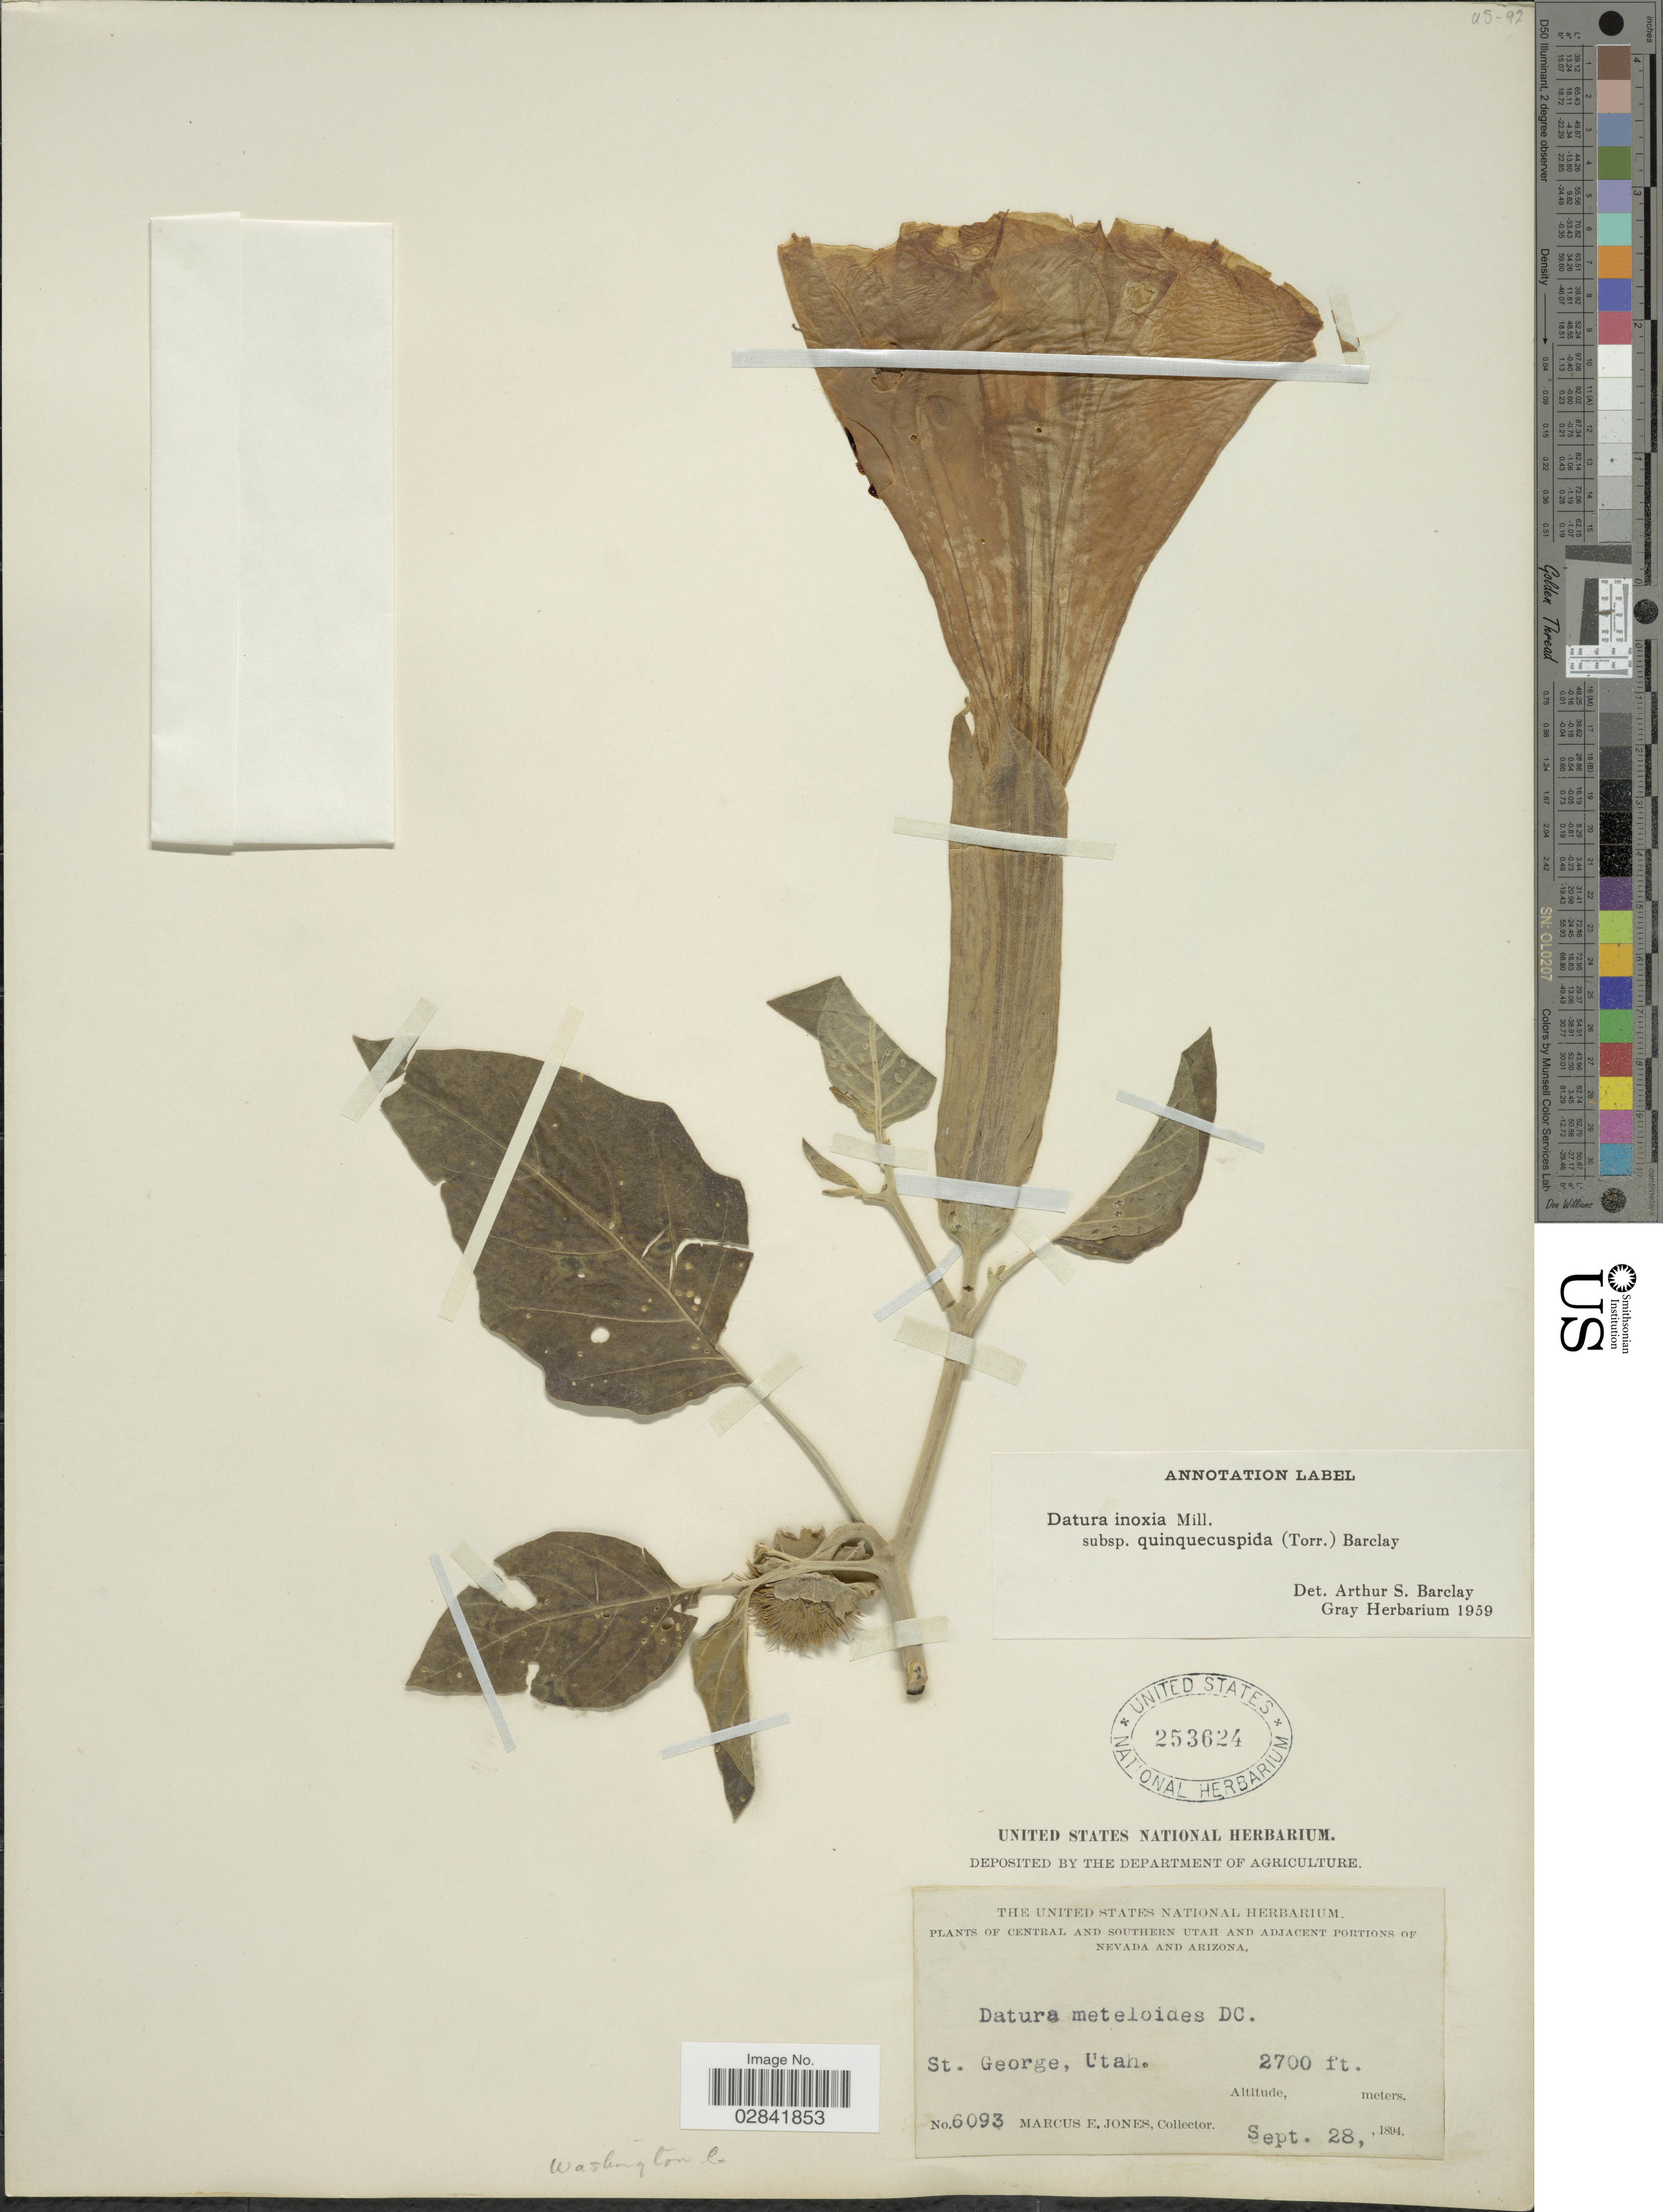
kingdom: Plantae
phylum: Tracheophyta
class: Magnoliopsida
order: Solanales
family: Solanaceae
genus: Datura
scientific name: Datura innoxia subsp. quinquecuspidata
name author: (Torr.) A.S. Barclay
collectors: M. E. Jones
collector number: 6093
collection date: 1894-09-28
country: United States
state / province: Utah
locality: St. George. Central and Southern Utah.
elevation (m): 823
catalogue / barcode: US 253624